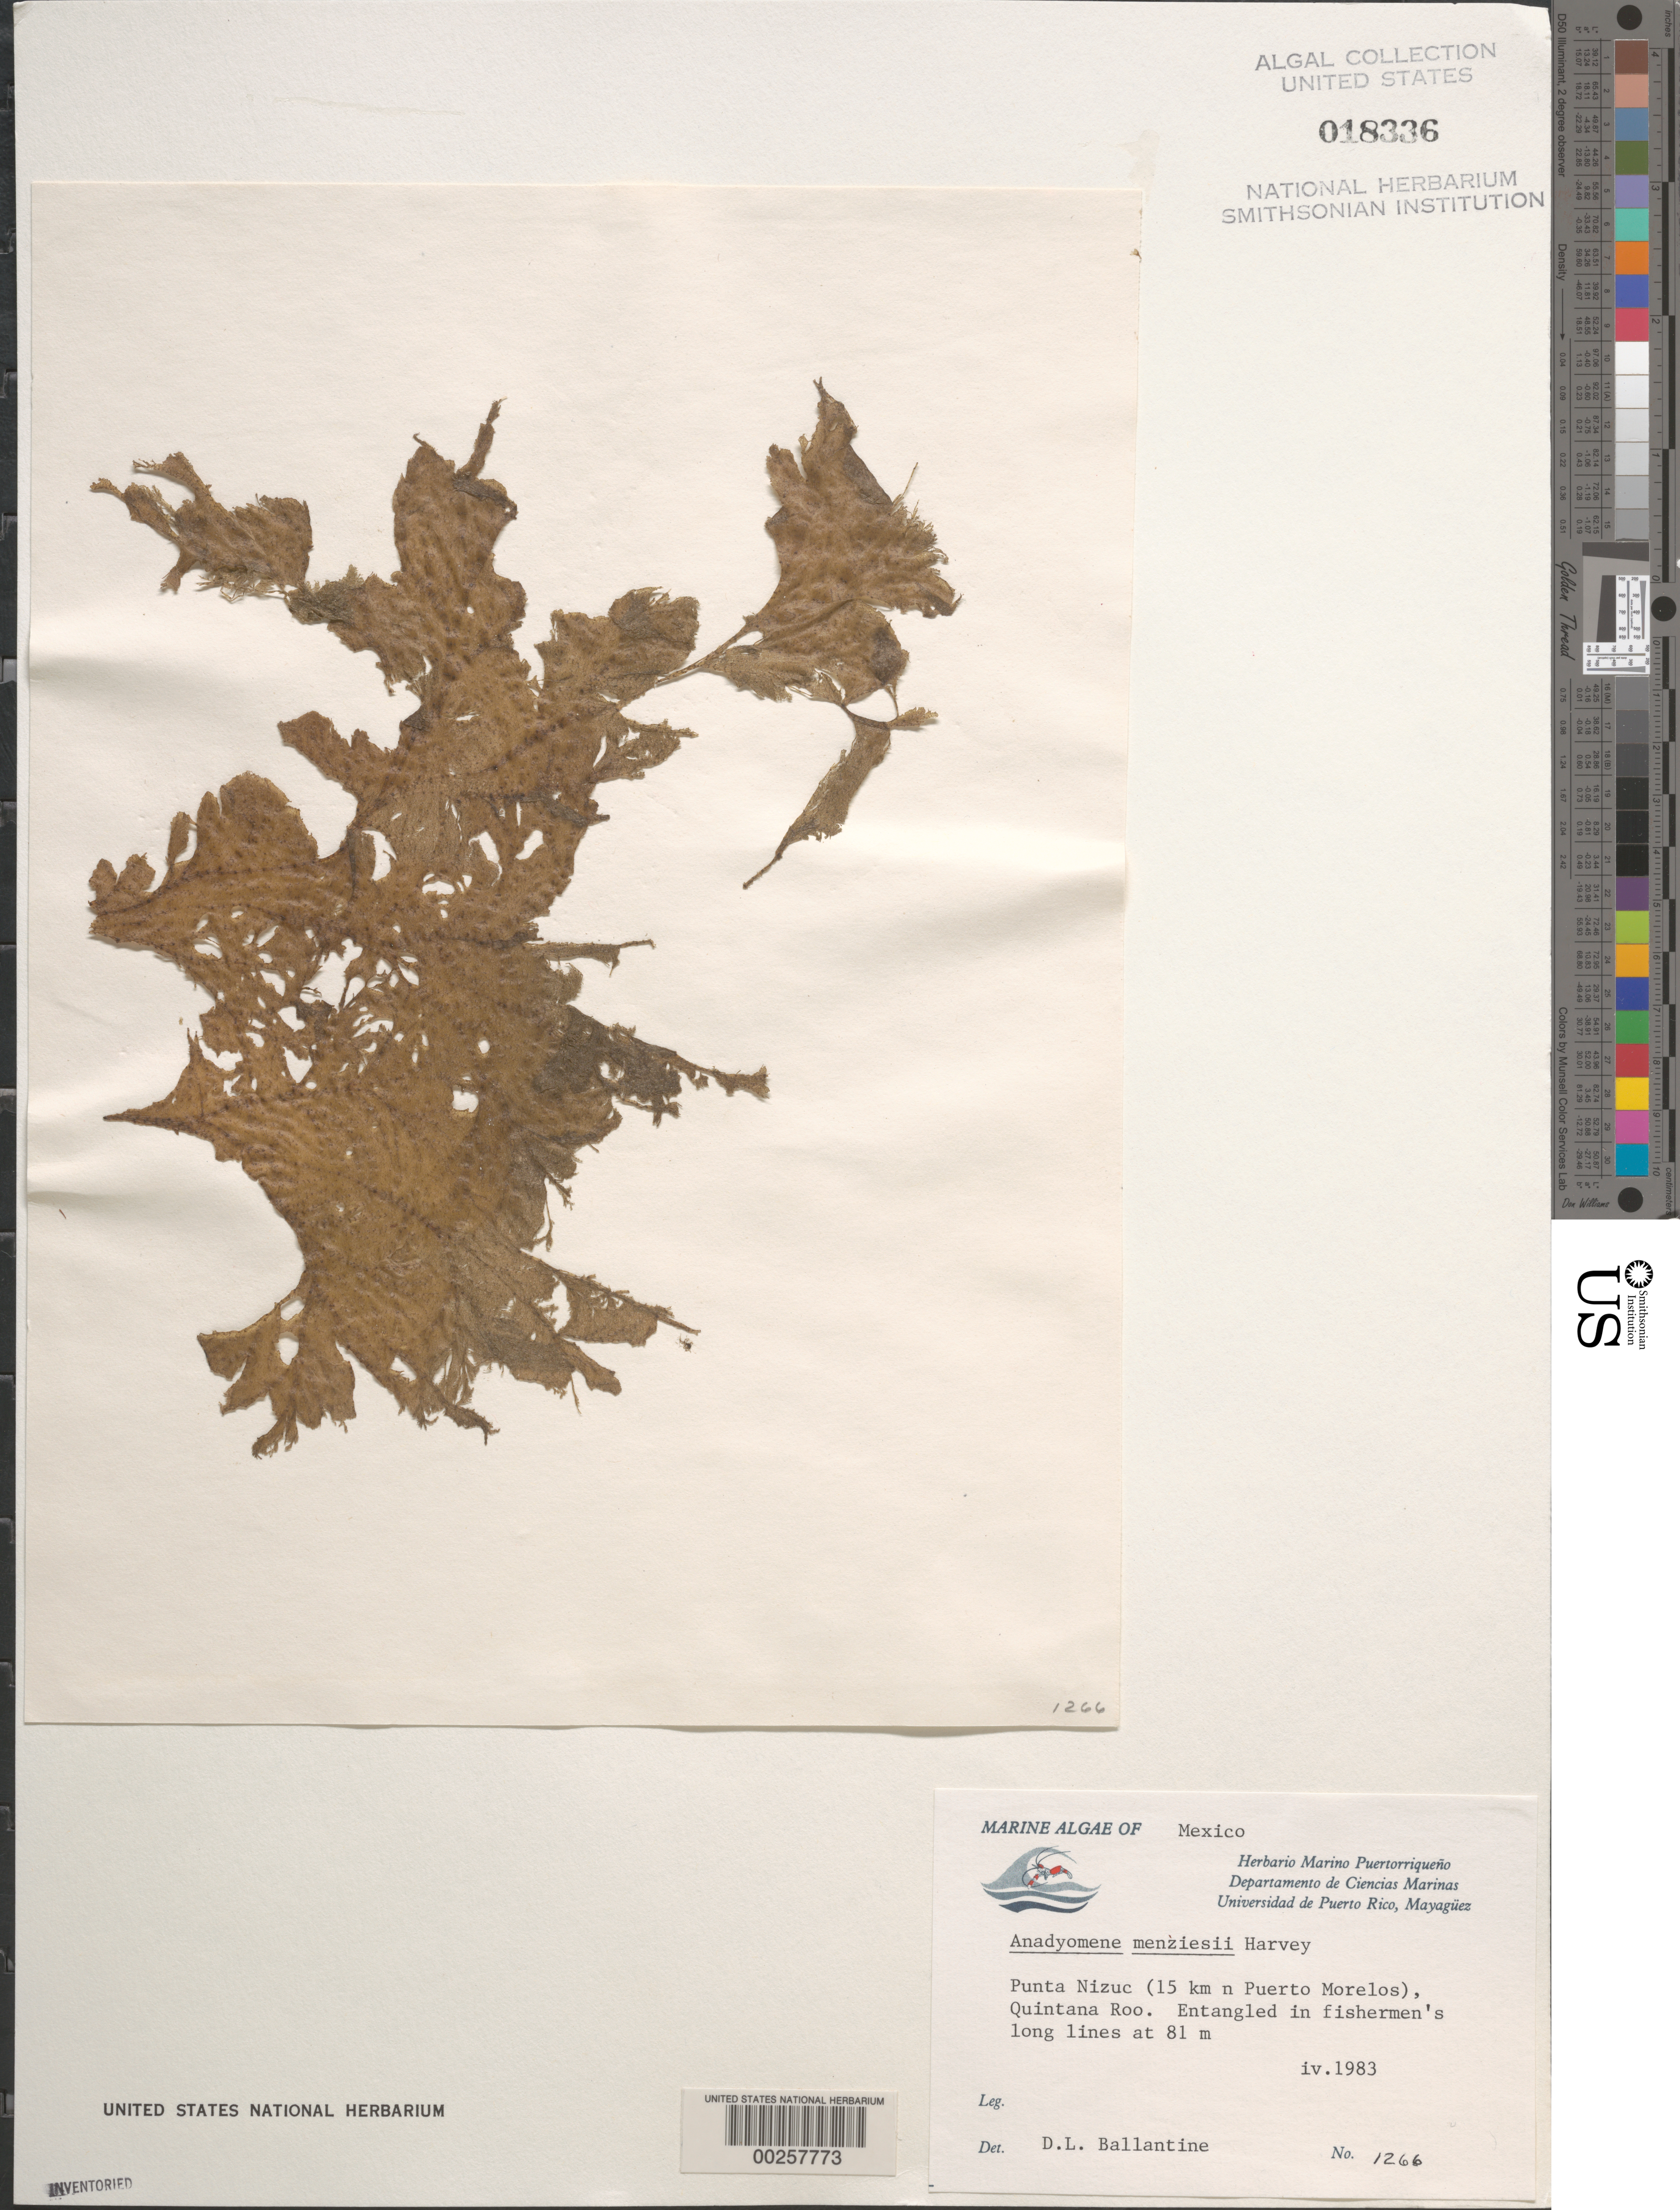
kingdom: Plantae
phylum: Chlorophyta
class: Ulvophyceae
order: Cladophorales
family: Anadyomenaceae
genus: Anadyomene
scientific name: Anadyomene menziesii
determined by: Ballantine, D. L.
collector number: DLB 1266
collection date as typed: Apr 1983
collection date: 1983-04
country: Mexico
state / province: Quintana Roo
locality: Punta Nizuc, 15 km north of Puerto Morelos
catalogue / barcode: US 18336